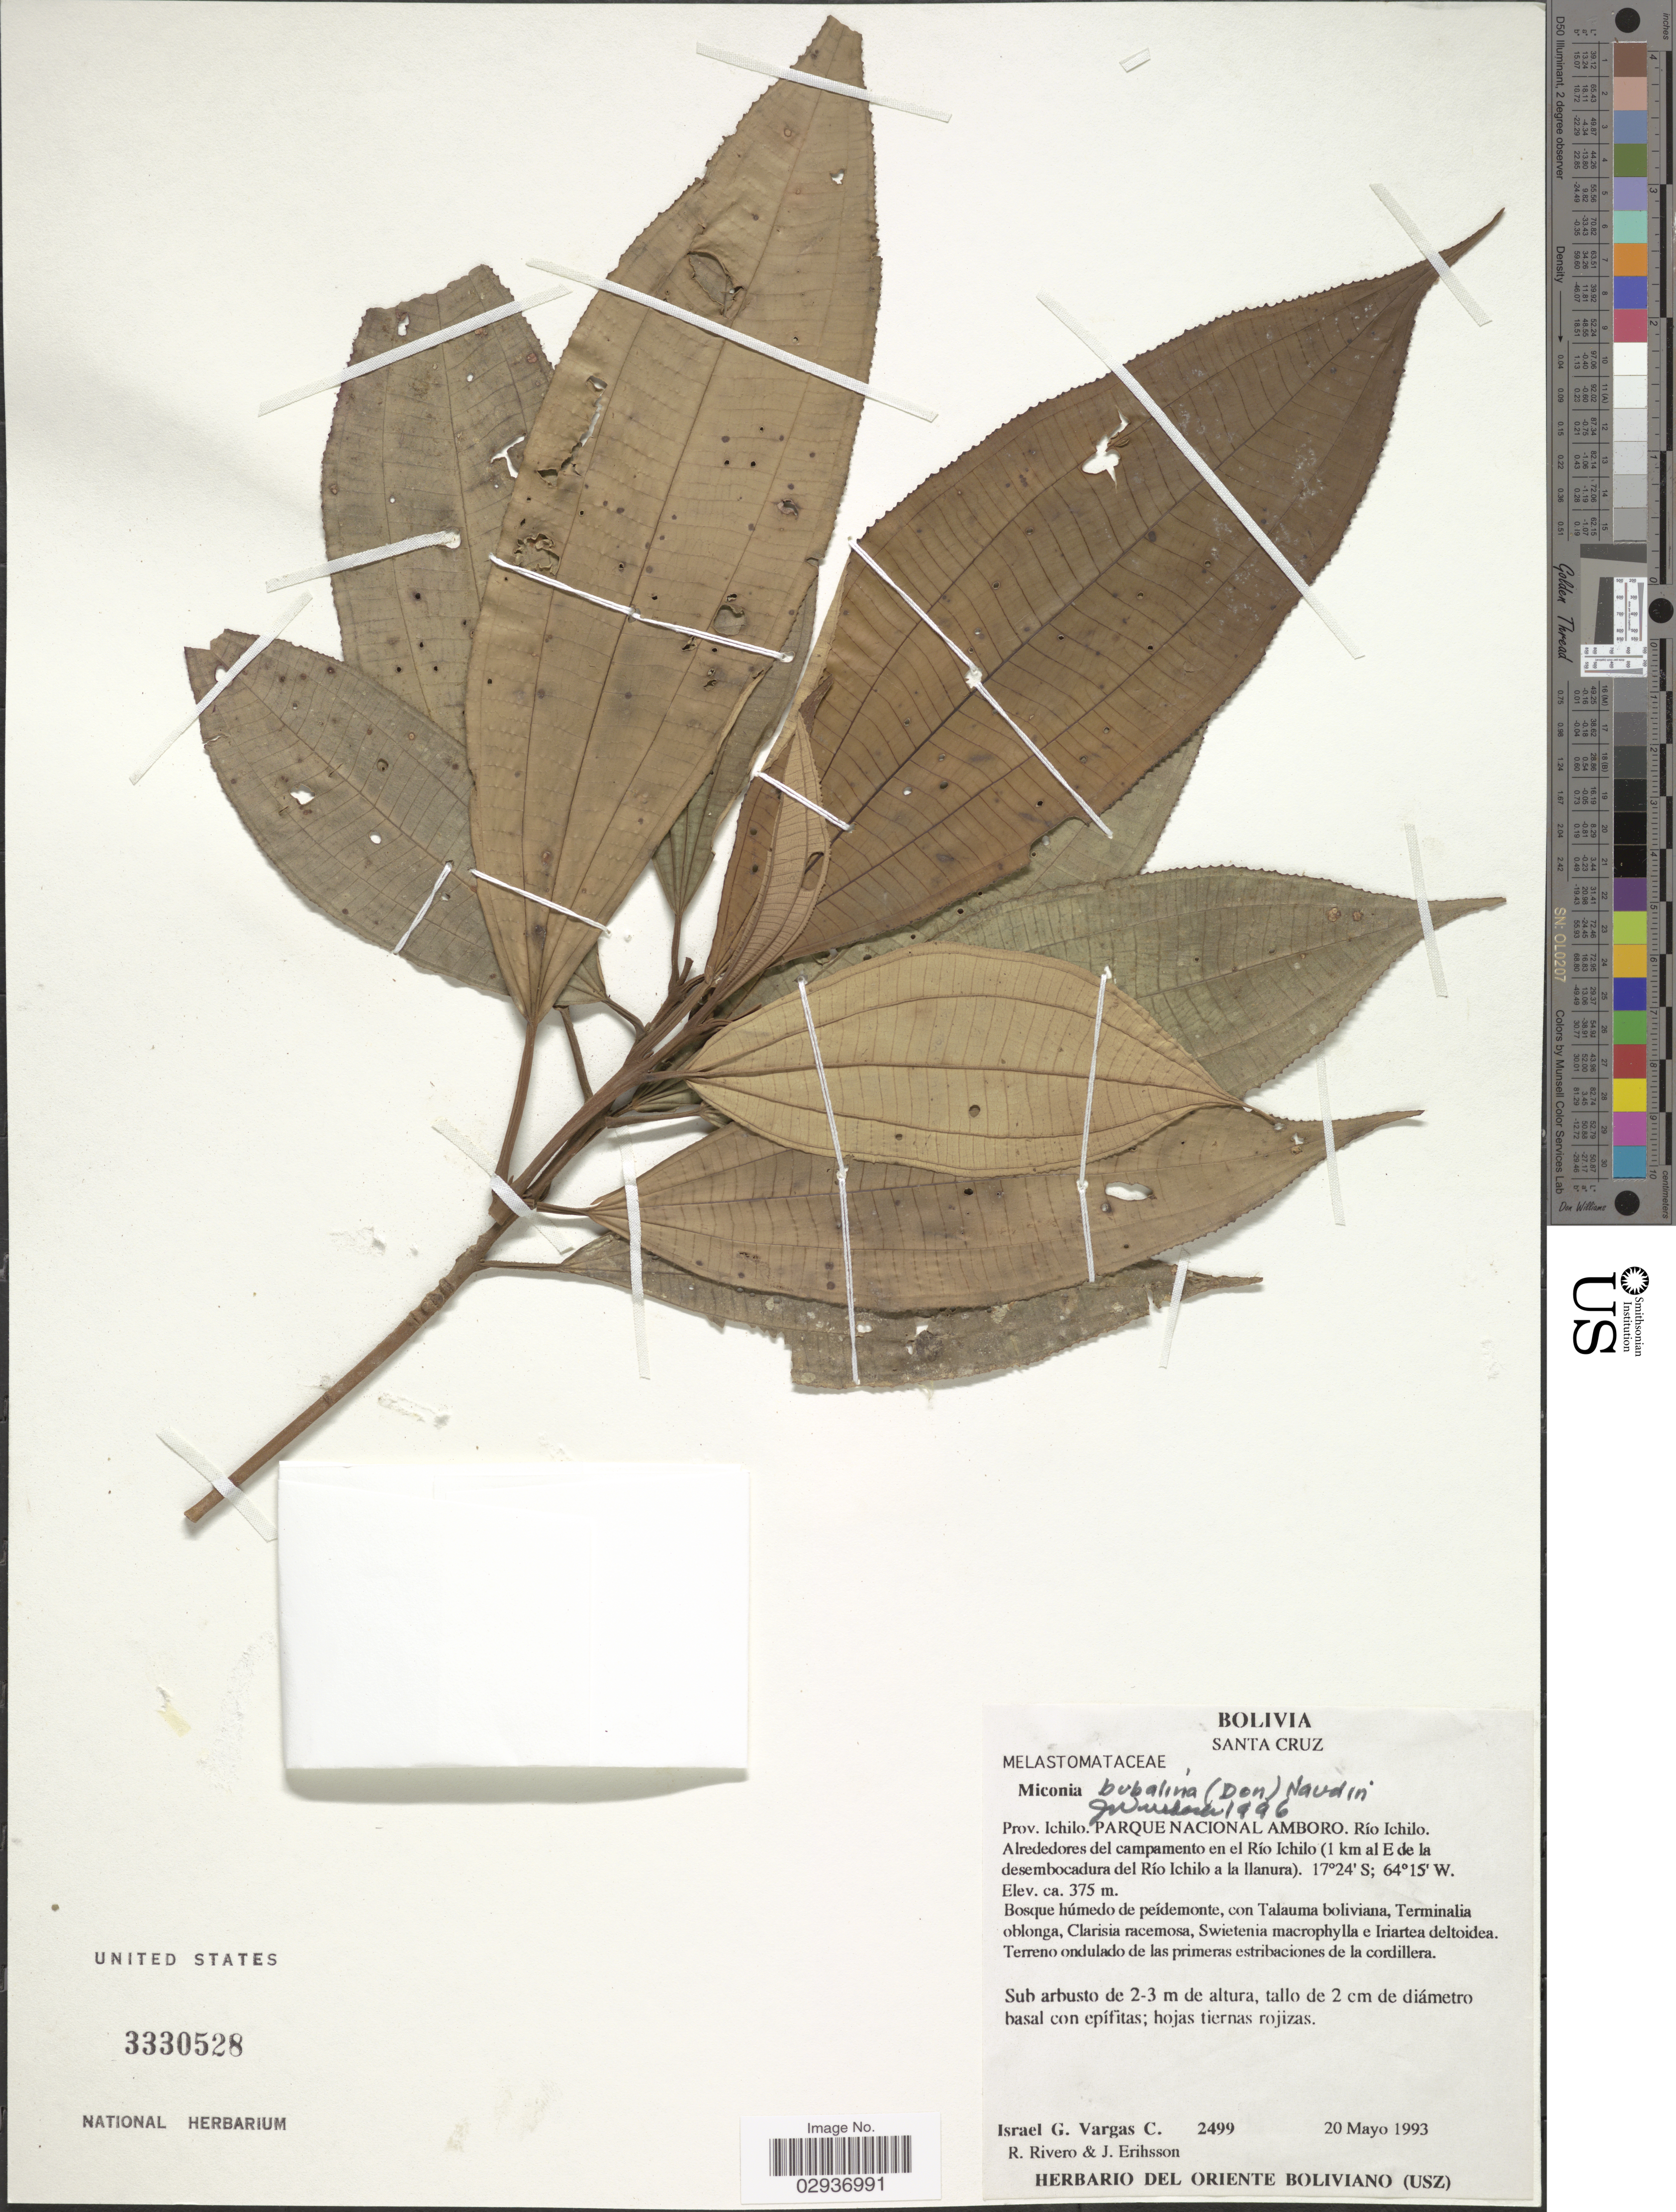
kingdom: Plantae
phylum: Tracheophyta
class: Magnoliopsida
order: Myrtales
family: Melastomataceae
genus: Miconia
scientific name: Miconia bubalina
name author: Naudin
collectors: I. G. Vargas C., R. Rivero & J. Erihsson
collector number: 2499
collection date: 1993-05-20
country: Bolivia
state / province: Santa Cruz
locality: Prov. Ichilo. Parque Nacional Amboro. Río Ichilo. Alrededores del campamento en el Río Ichilo (1 km al E de la desembocadura del Río Ichilo a la llanura).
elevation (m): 375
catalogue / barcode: US 3330528